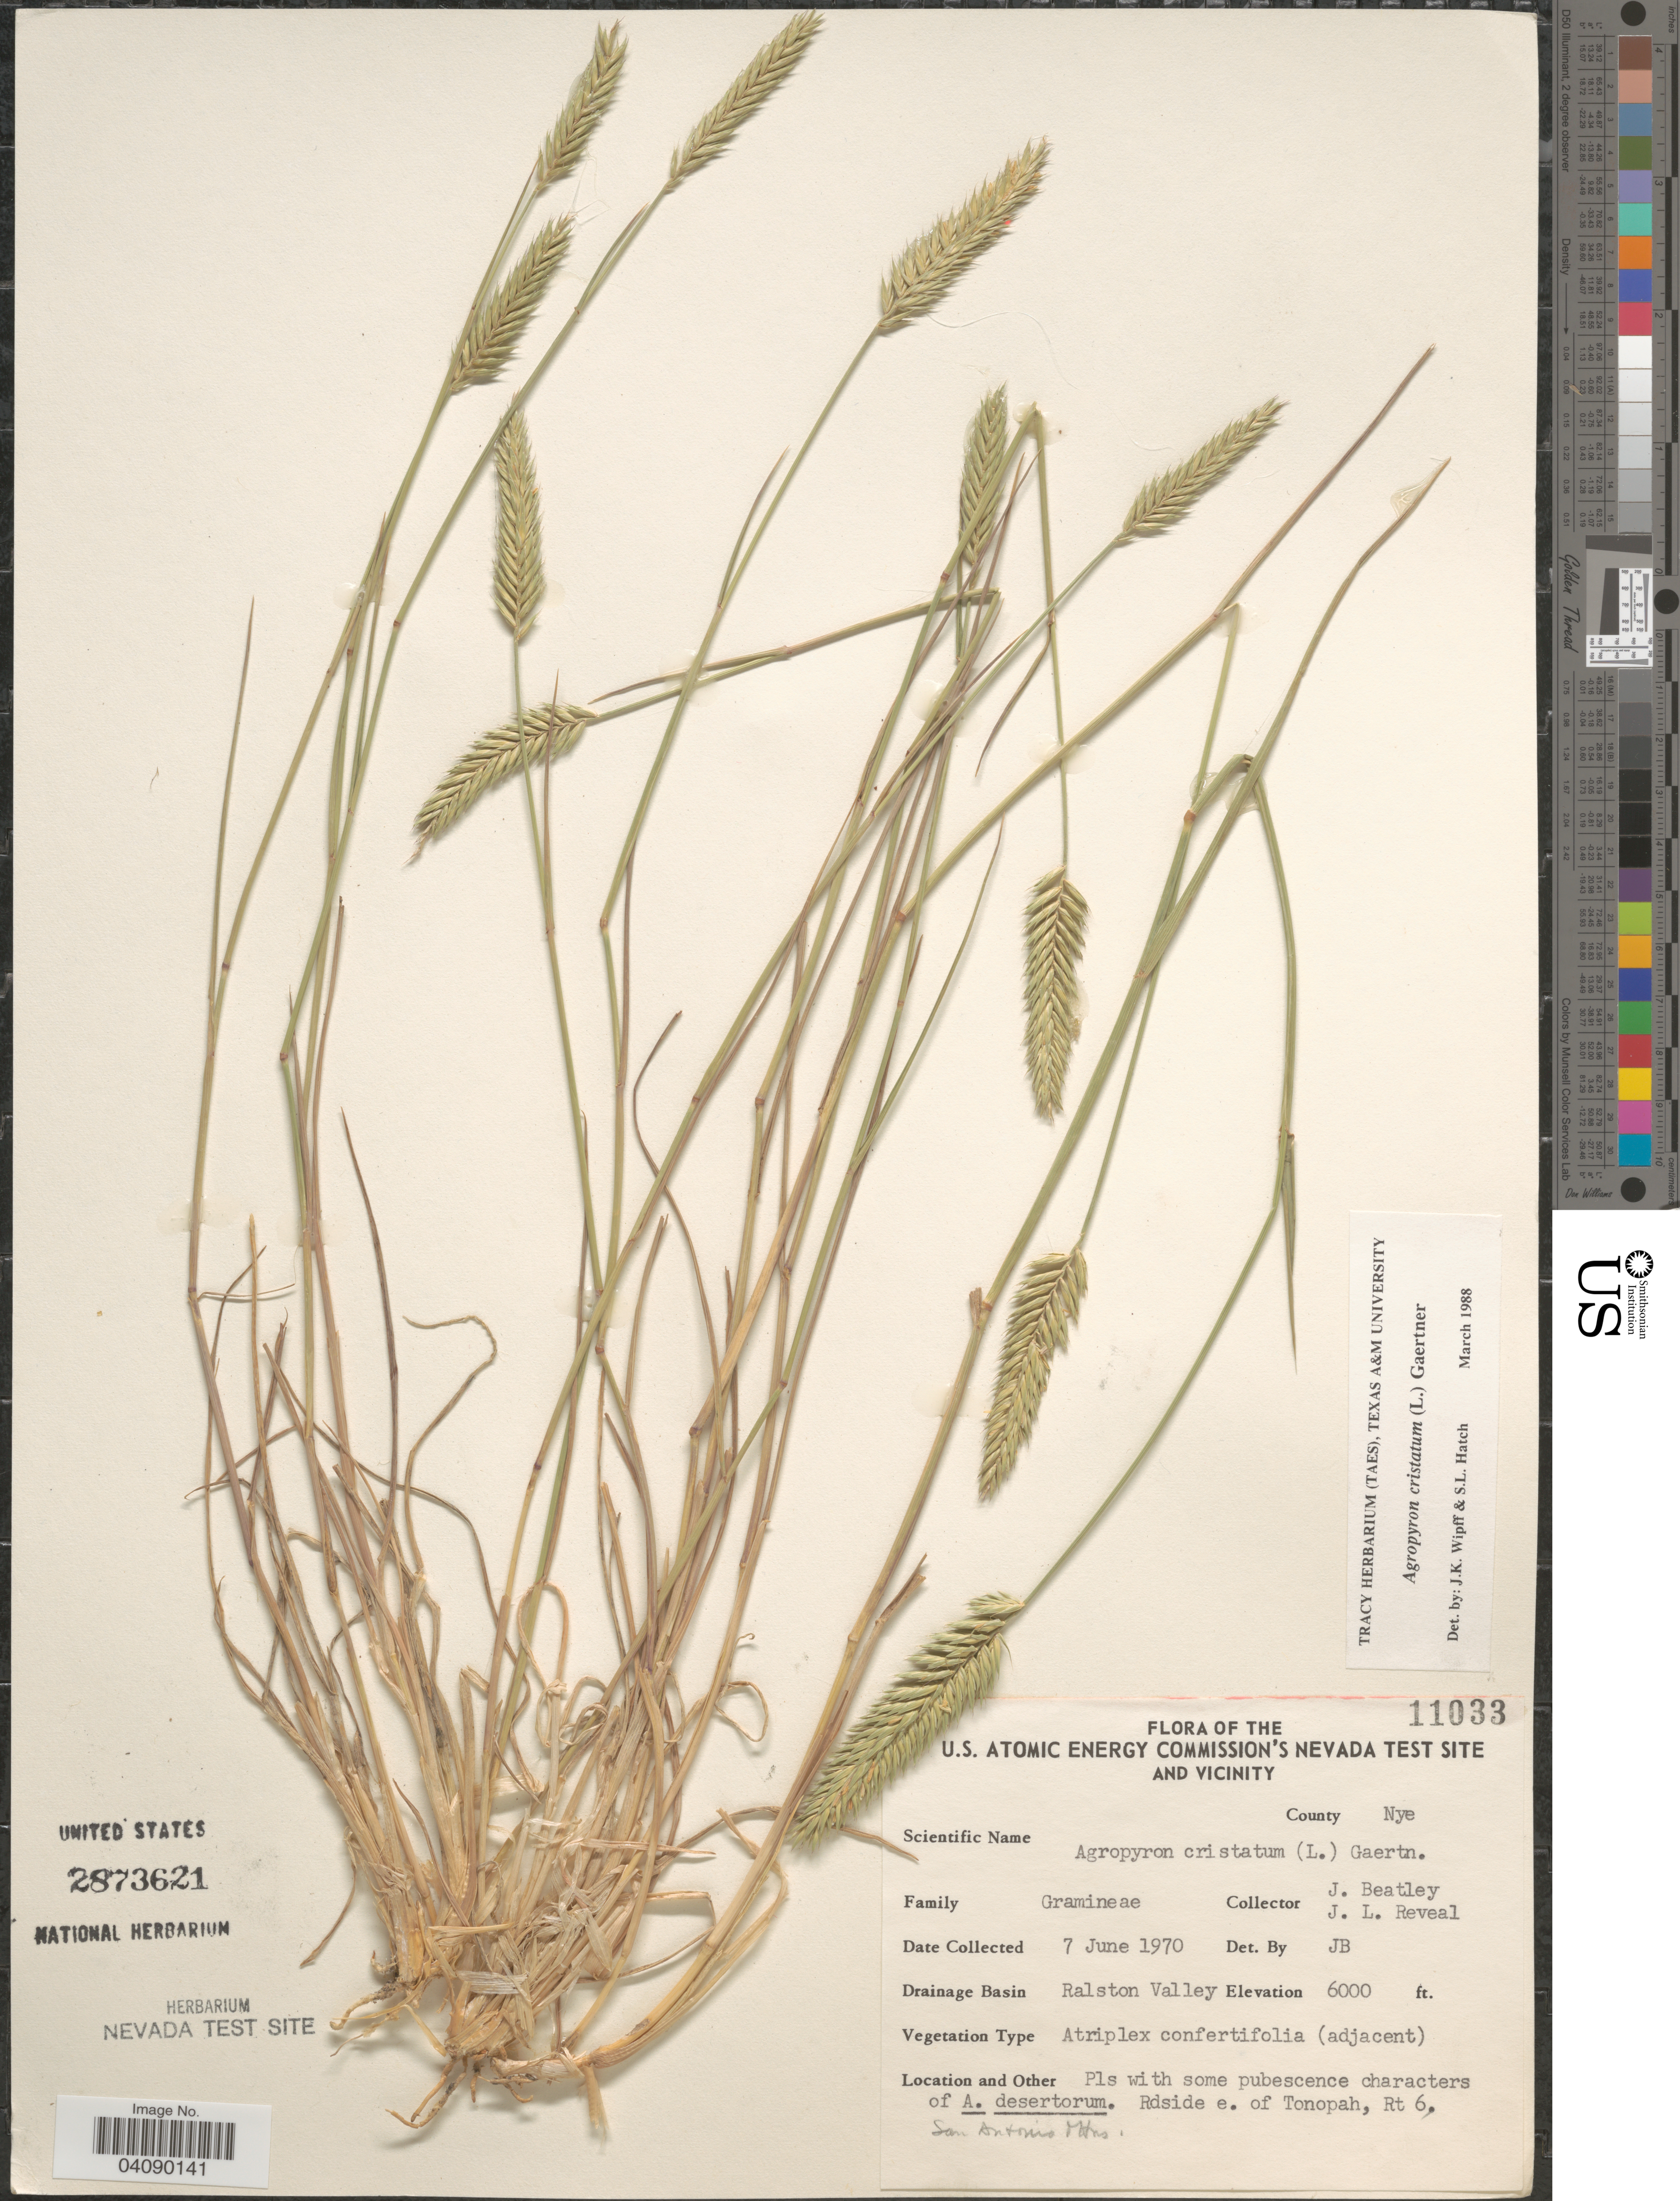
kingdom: Plantae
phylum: Tracheophyta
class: Liliopsida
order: Poales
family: Poaceae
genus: Agropyron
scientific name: Agropyron cristatum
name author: (L.) Gaertn.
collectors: J. C. Beatley & J. L. Reveal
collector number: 11033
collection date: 1970-06-07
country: United States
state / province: Nevada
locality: The U.S. Atomic Energy Commission's Nevada Test Site and Vicinity. County Nye. Drainage Basin Ralston Valley. Rdside e. of Tonopah, Rt 6. San Antonio Mtns.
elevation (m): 1829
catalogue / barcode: US 2873621